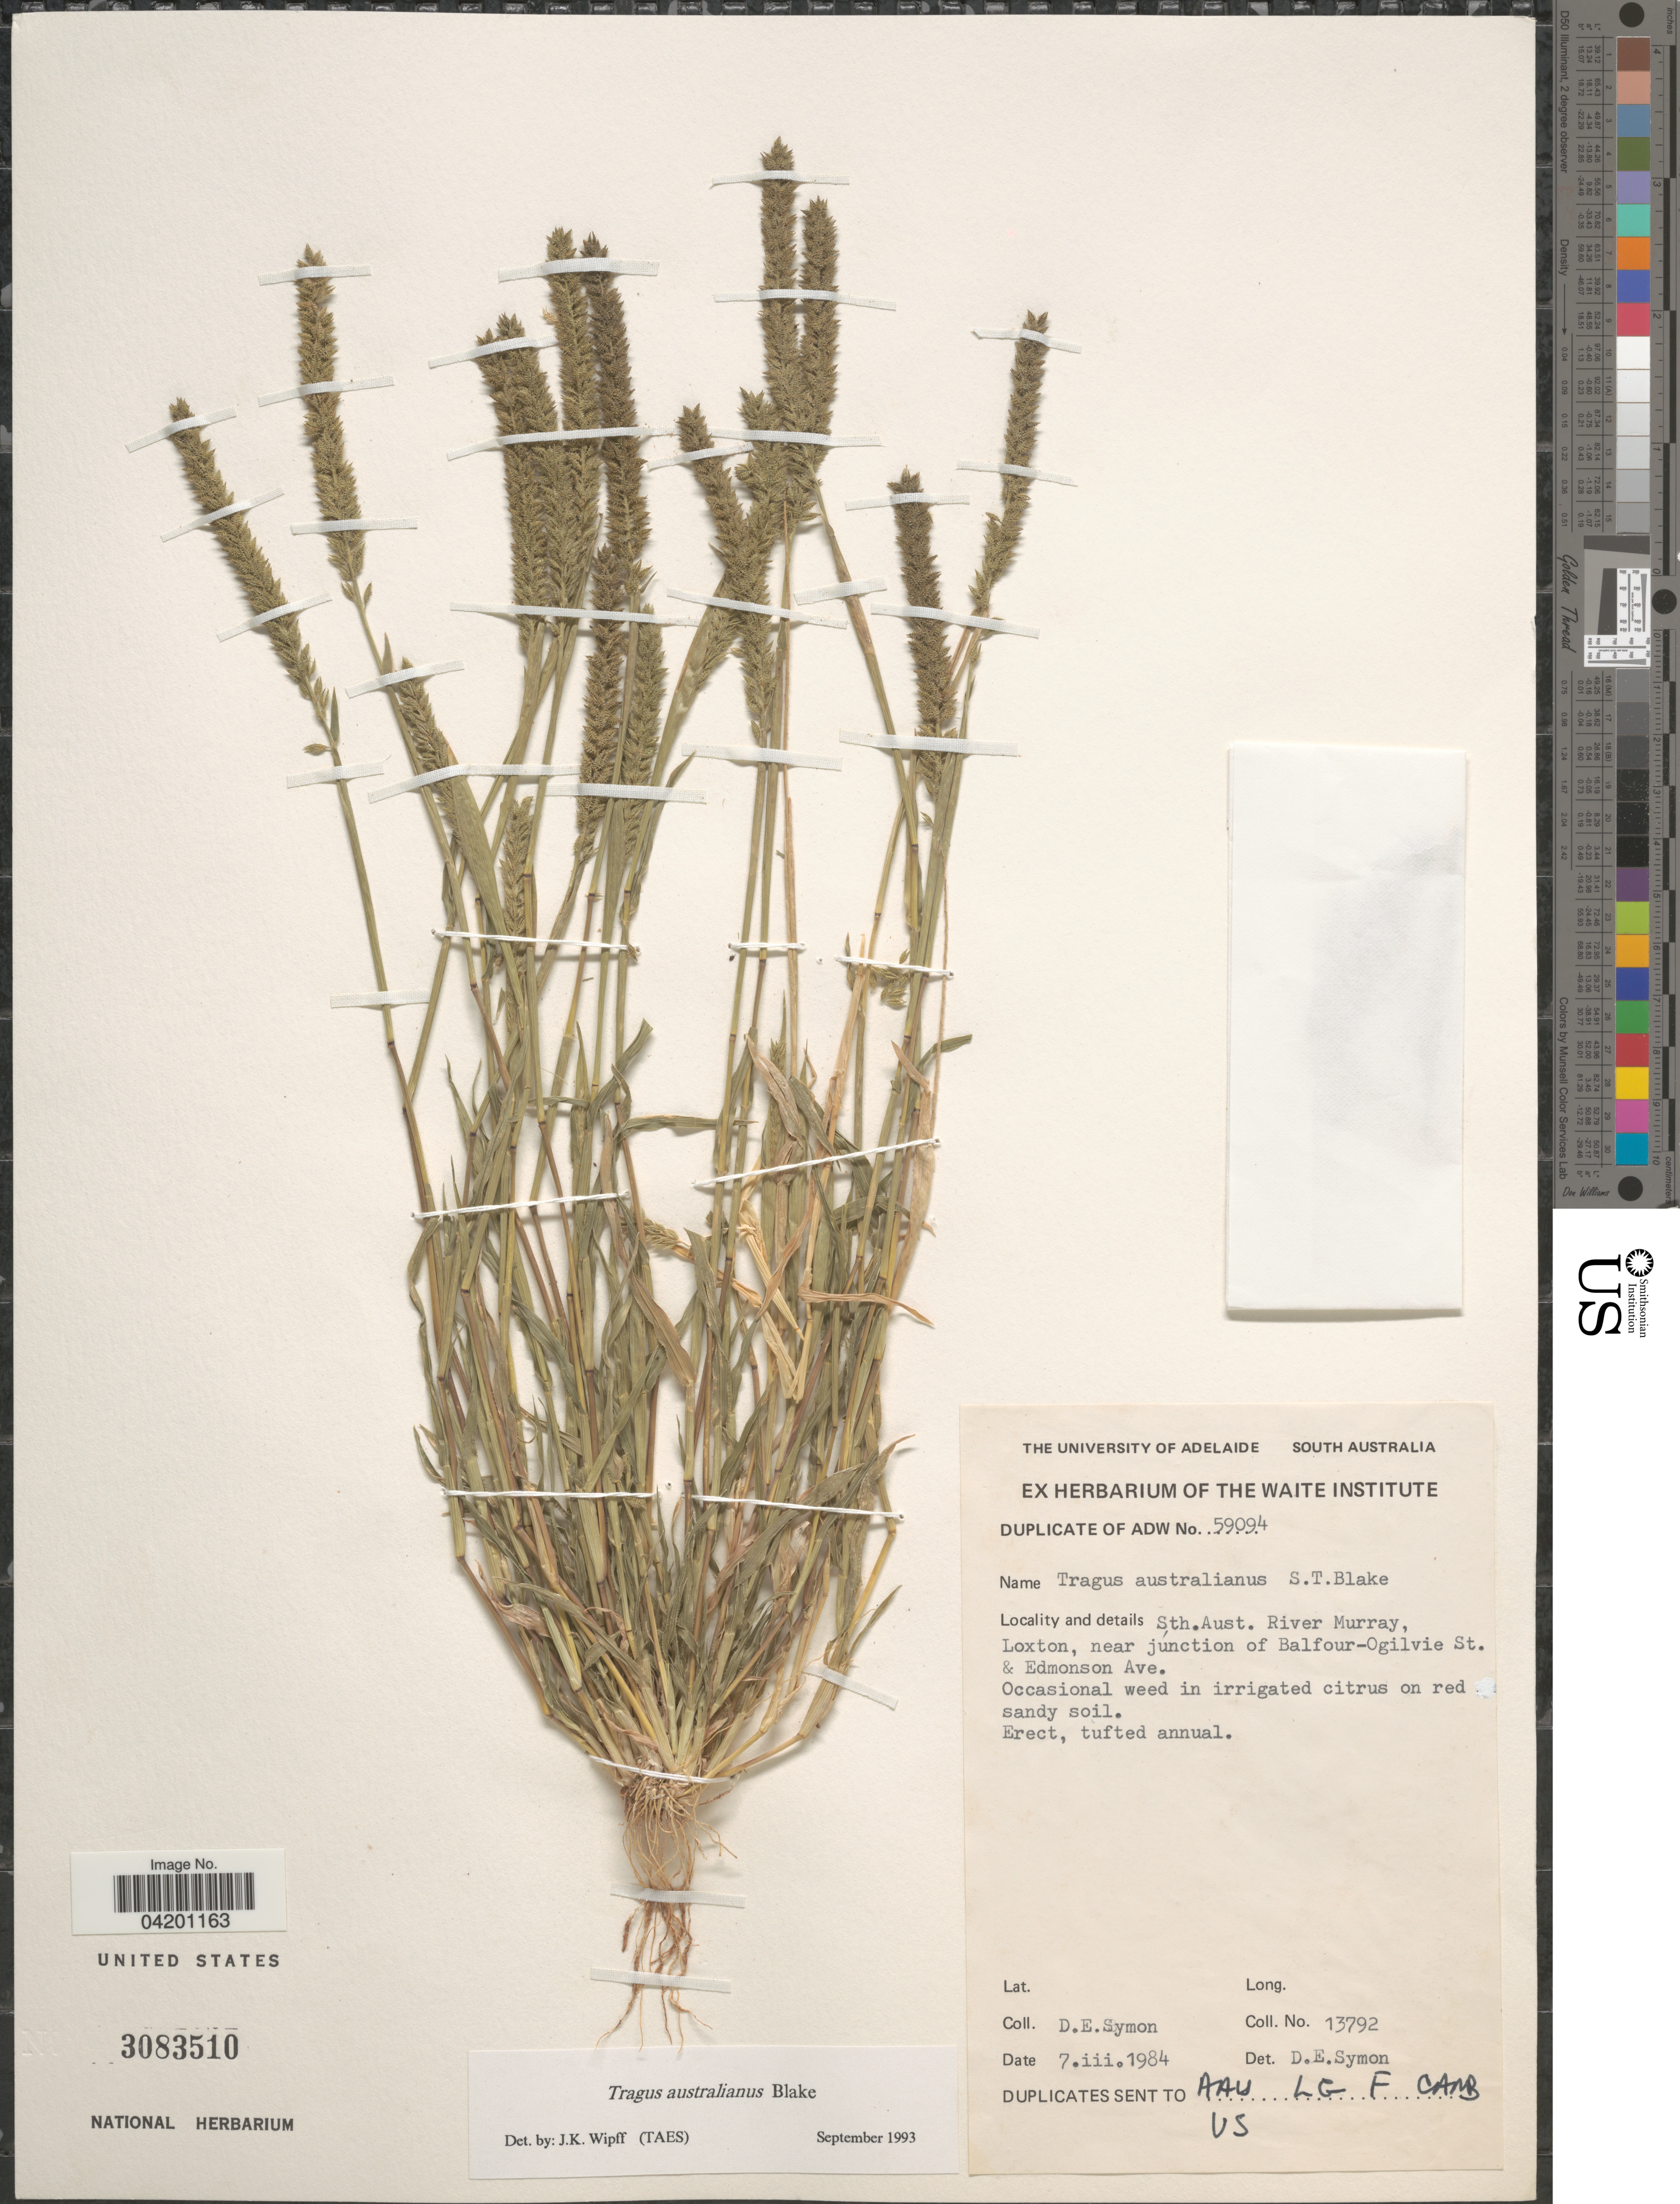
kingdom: Plantae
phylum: Tracheophyta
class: Liliopsida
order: Poales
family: Poaceae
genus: Tragus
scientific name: Tragus australianus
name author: S.T. Blake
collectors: D. Symon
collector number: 13792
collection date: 1984-03-07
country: Australia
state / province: South Australia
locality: River Murray, Loxton, near junction of Balfour-Ogilvie St. & Edmonson Ave.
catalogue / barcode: US 3083510